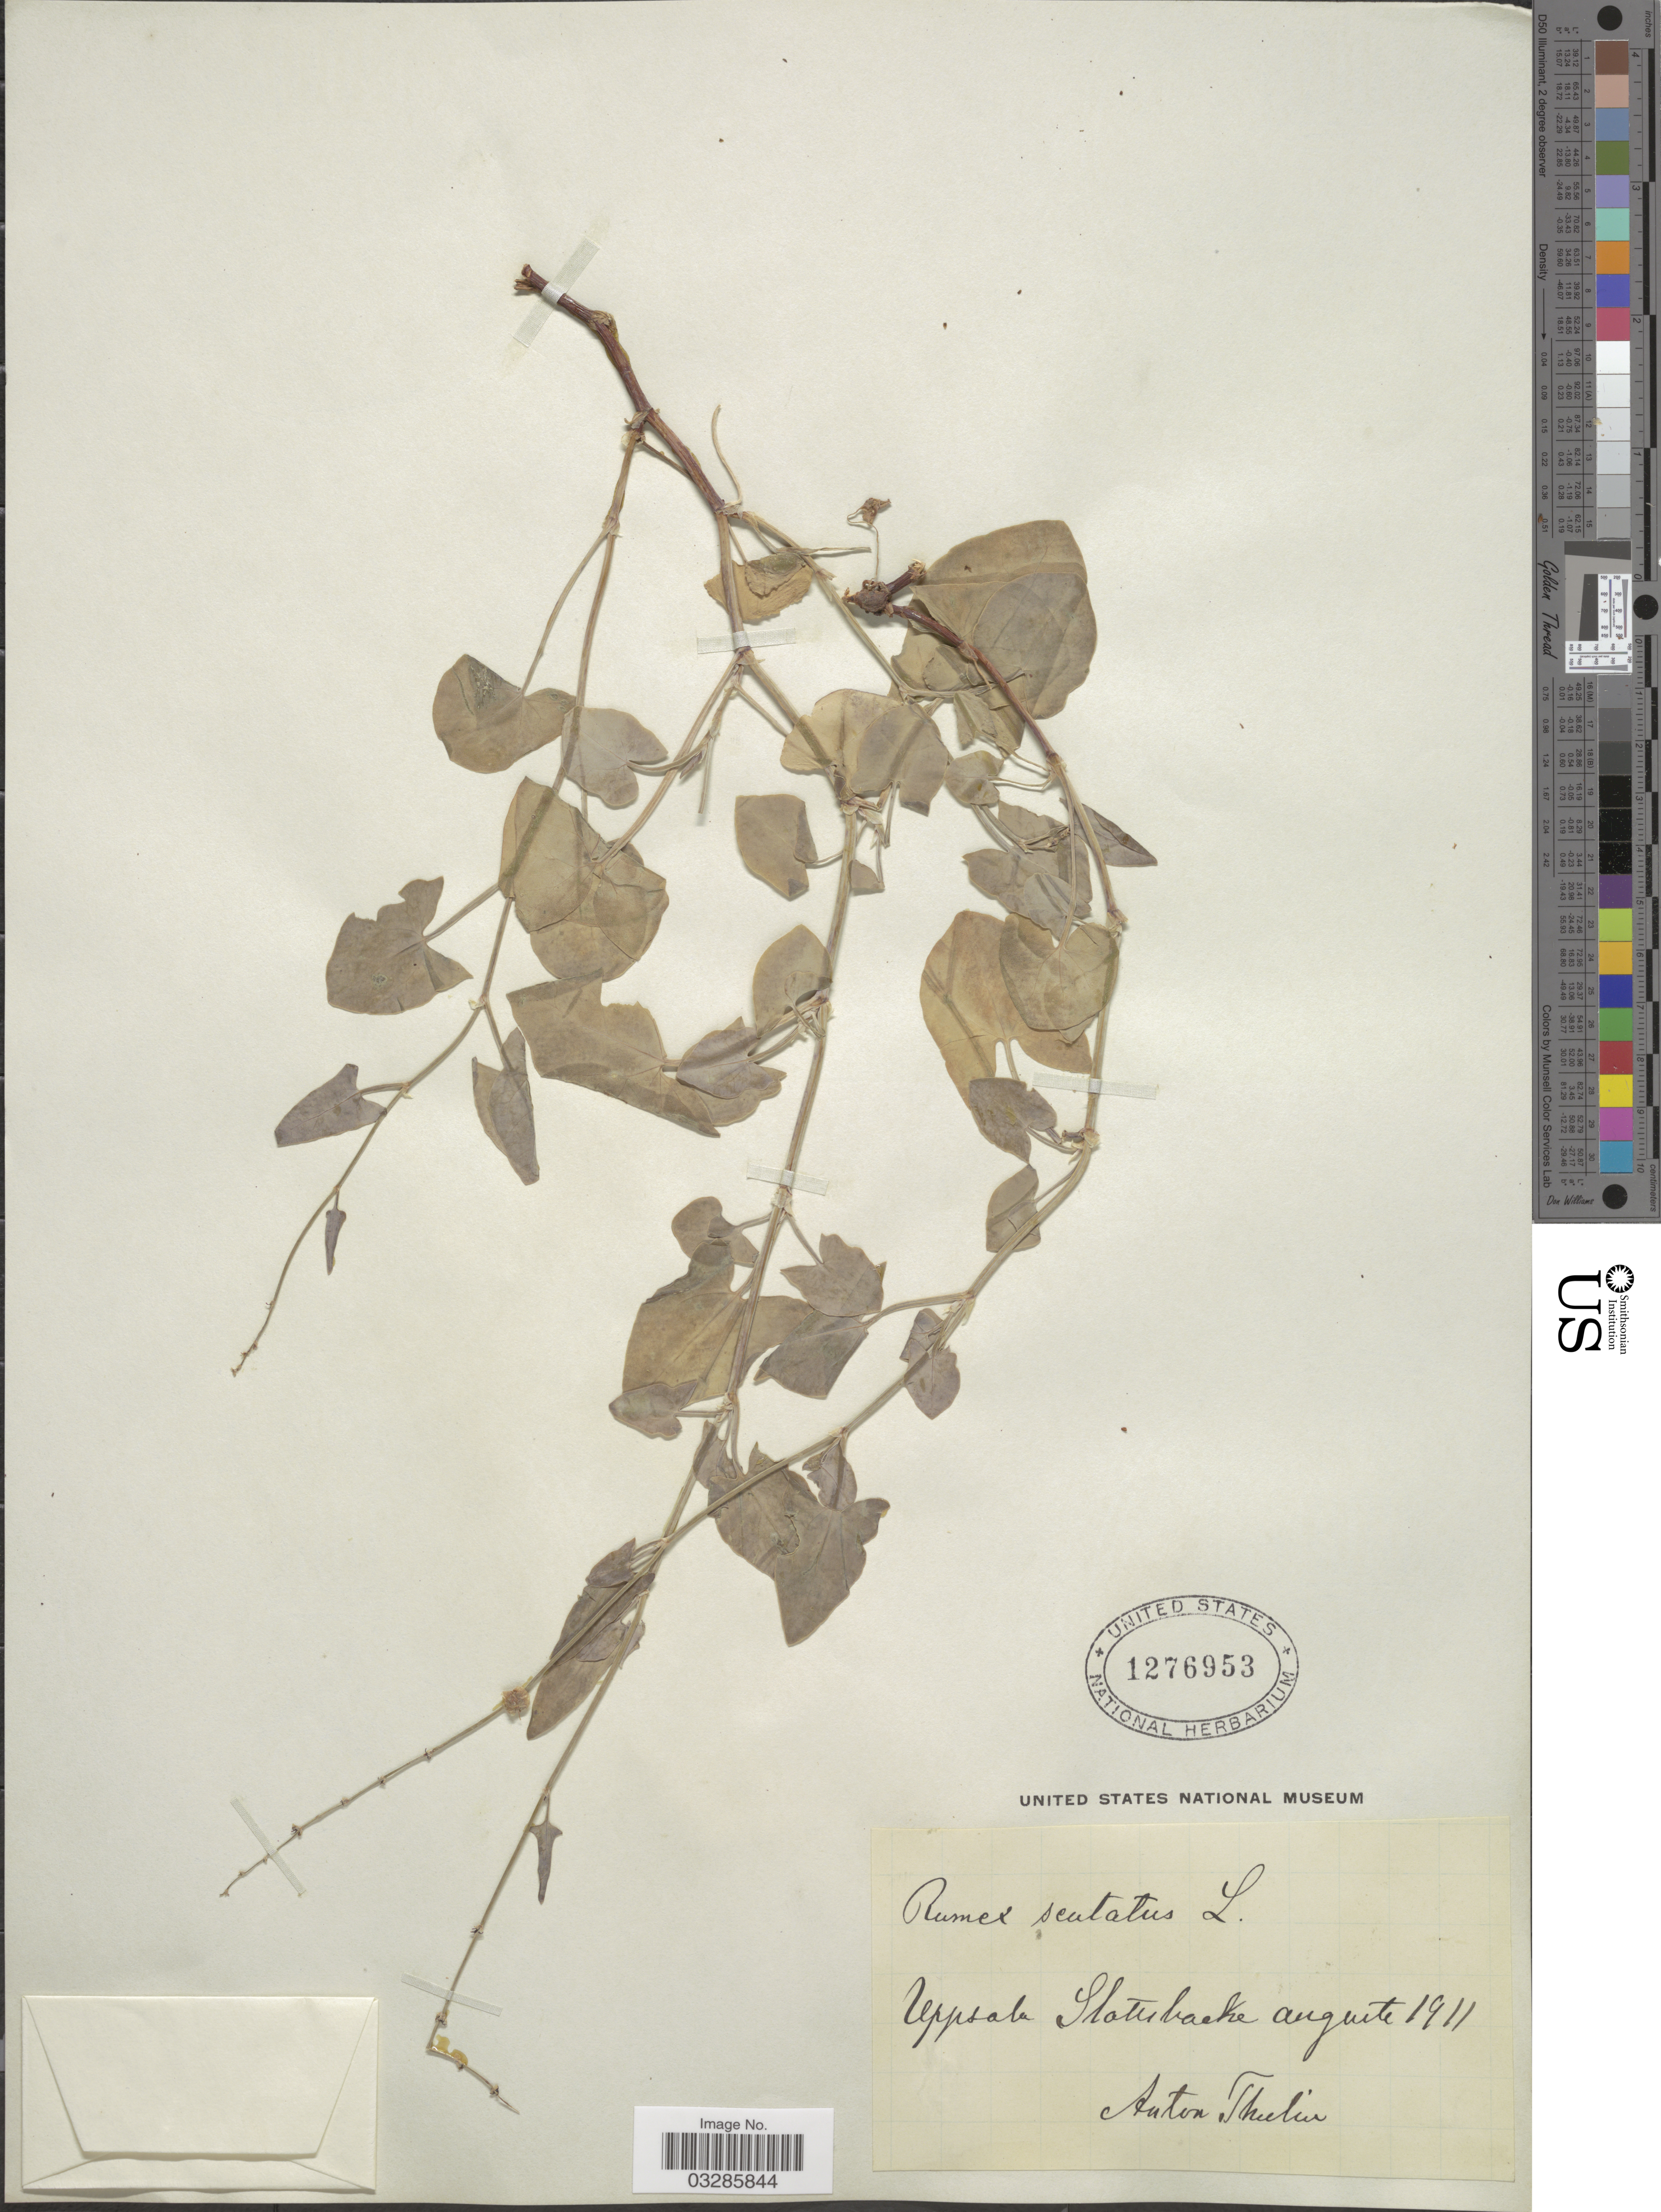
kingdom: Plantae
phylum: Tracheophyta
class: Magnoliopsida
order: Caryophyllales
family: Polygonaceae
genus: Rumex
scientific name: Rumex scutatus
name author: L.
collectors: A. Thulin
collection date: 1911-08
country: Sweden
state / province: Uppsala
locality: Uppsala Slottesbacke.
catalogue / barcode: US 1276953